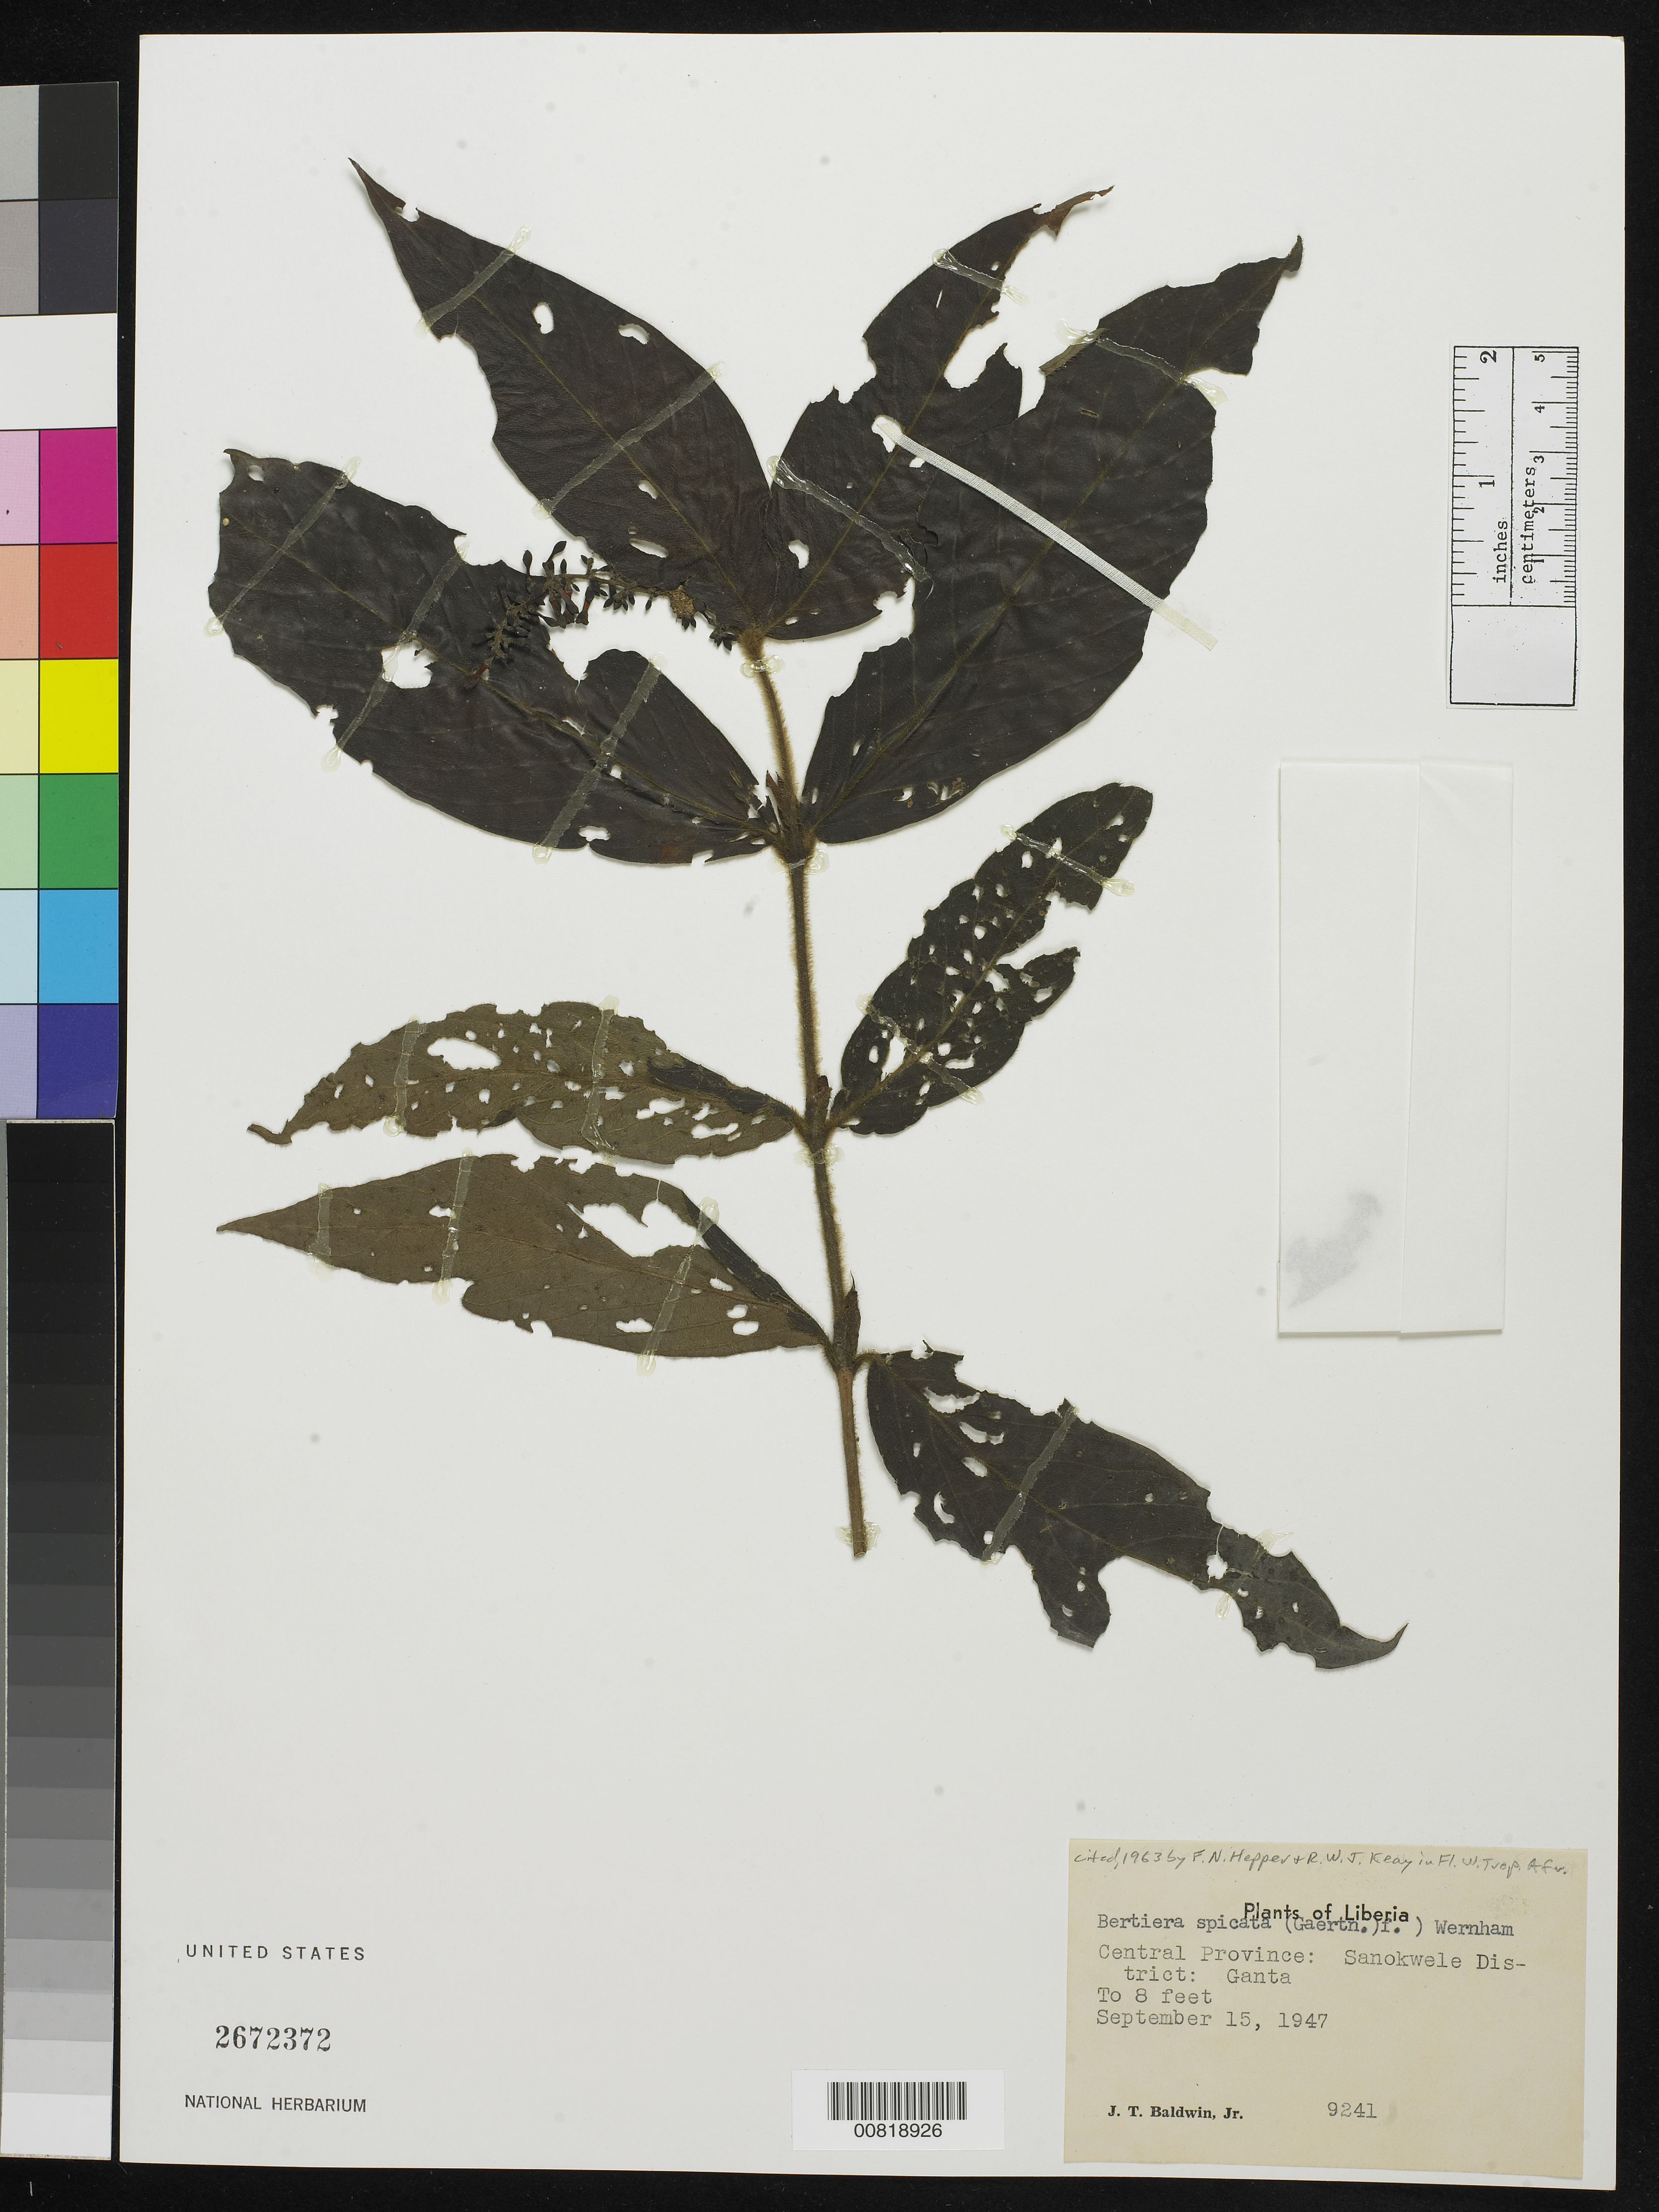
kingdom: Plantae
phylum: Tracheophyta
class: Magnoliopsida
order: Gentianales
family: Rubiaceae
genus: Bertiera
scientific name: Bertiera spicata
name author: (Gaerth.) Wernham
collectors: J. T. Baldwin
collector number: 9241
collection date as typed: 15 Sep 1947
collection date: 1947-09-15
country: Liberia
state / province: Nimba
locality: Central Province: Sanokwele District, Ganta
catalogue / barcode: US 2672372